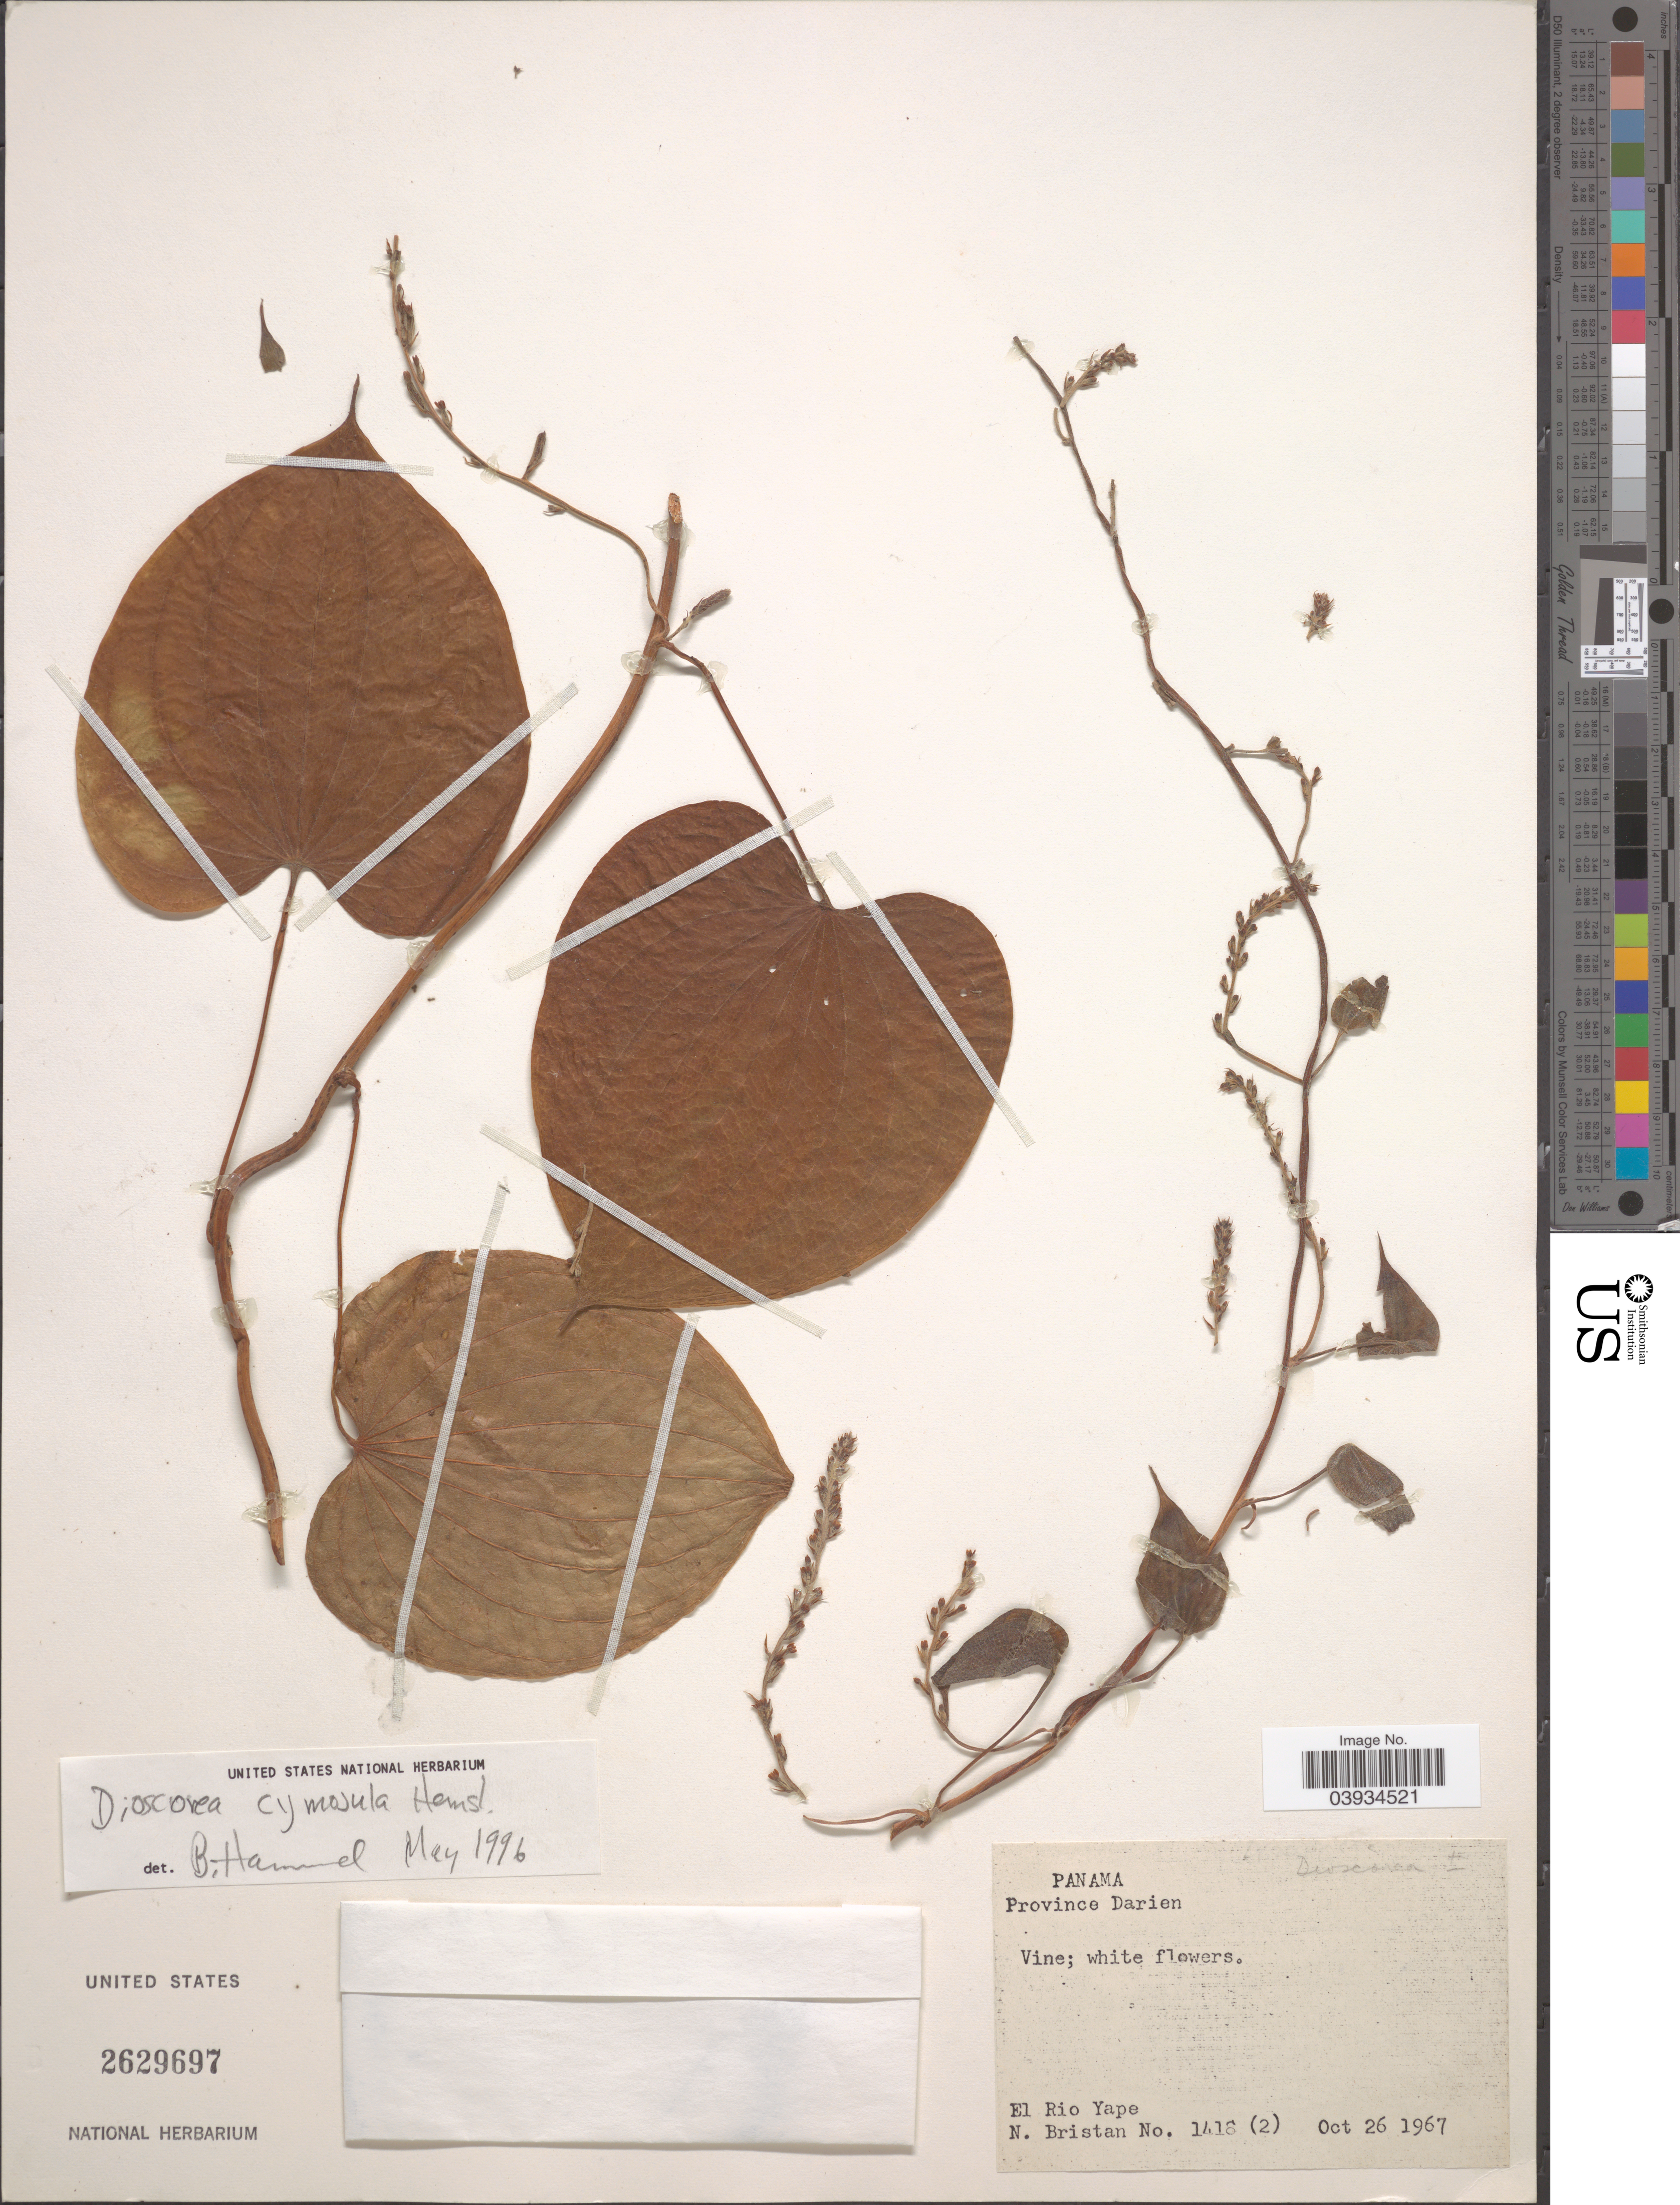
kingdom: Plantae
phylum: Tracheophyta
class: Liliopsida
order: Dioscoreales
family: Dioscoreaceae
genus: Dioscorea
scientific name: Dioscorea cymosula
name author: Hemsl.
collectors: N. Bristan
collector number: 1418(2)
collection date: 1967-10-26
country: Panama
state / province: Darien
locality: El Rio Yape.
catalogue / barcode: US 2629697